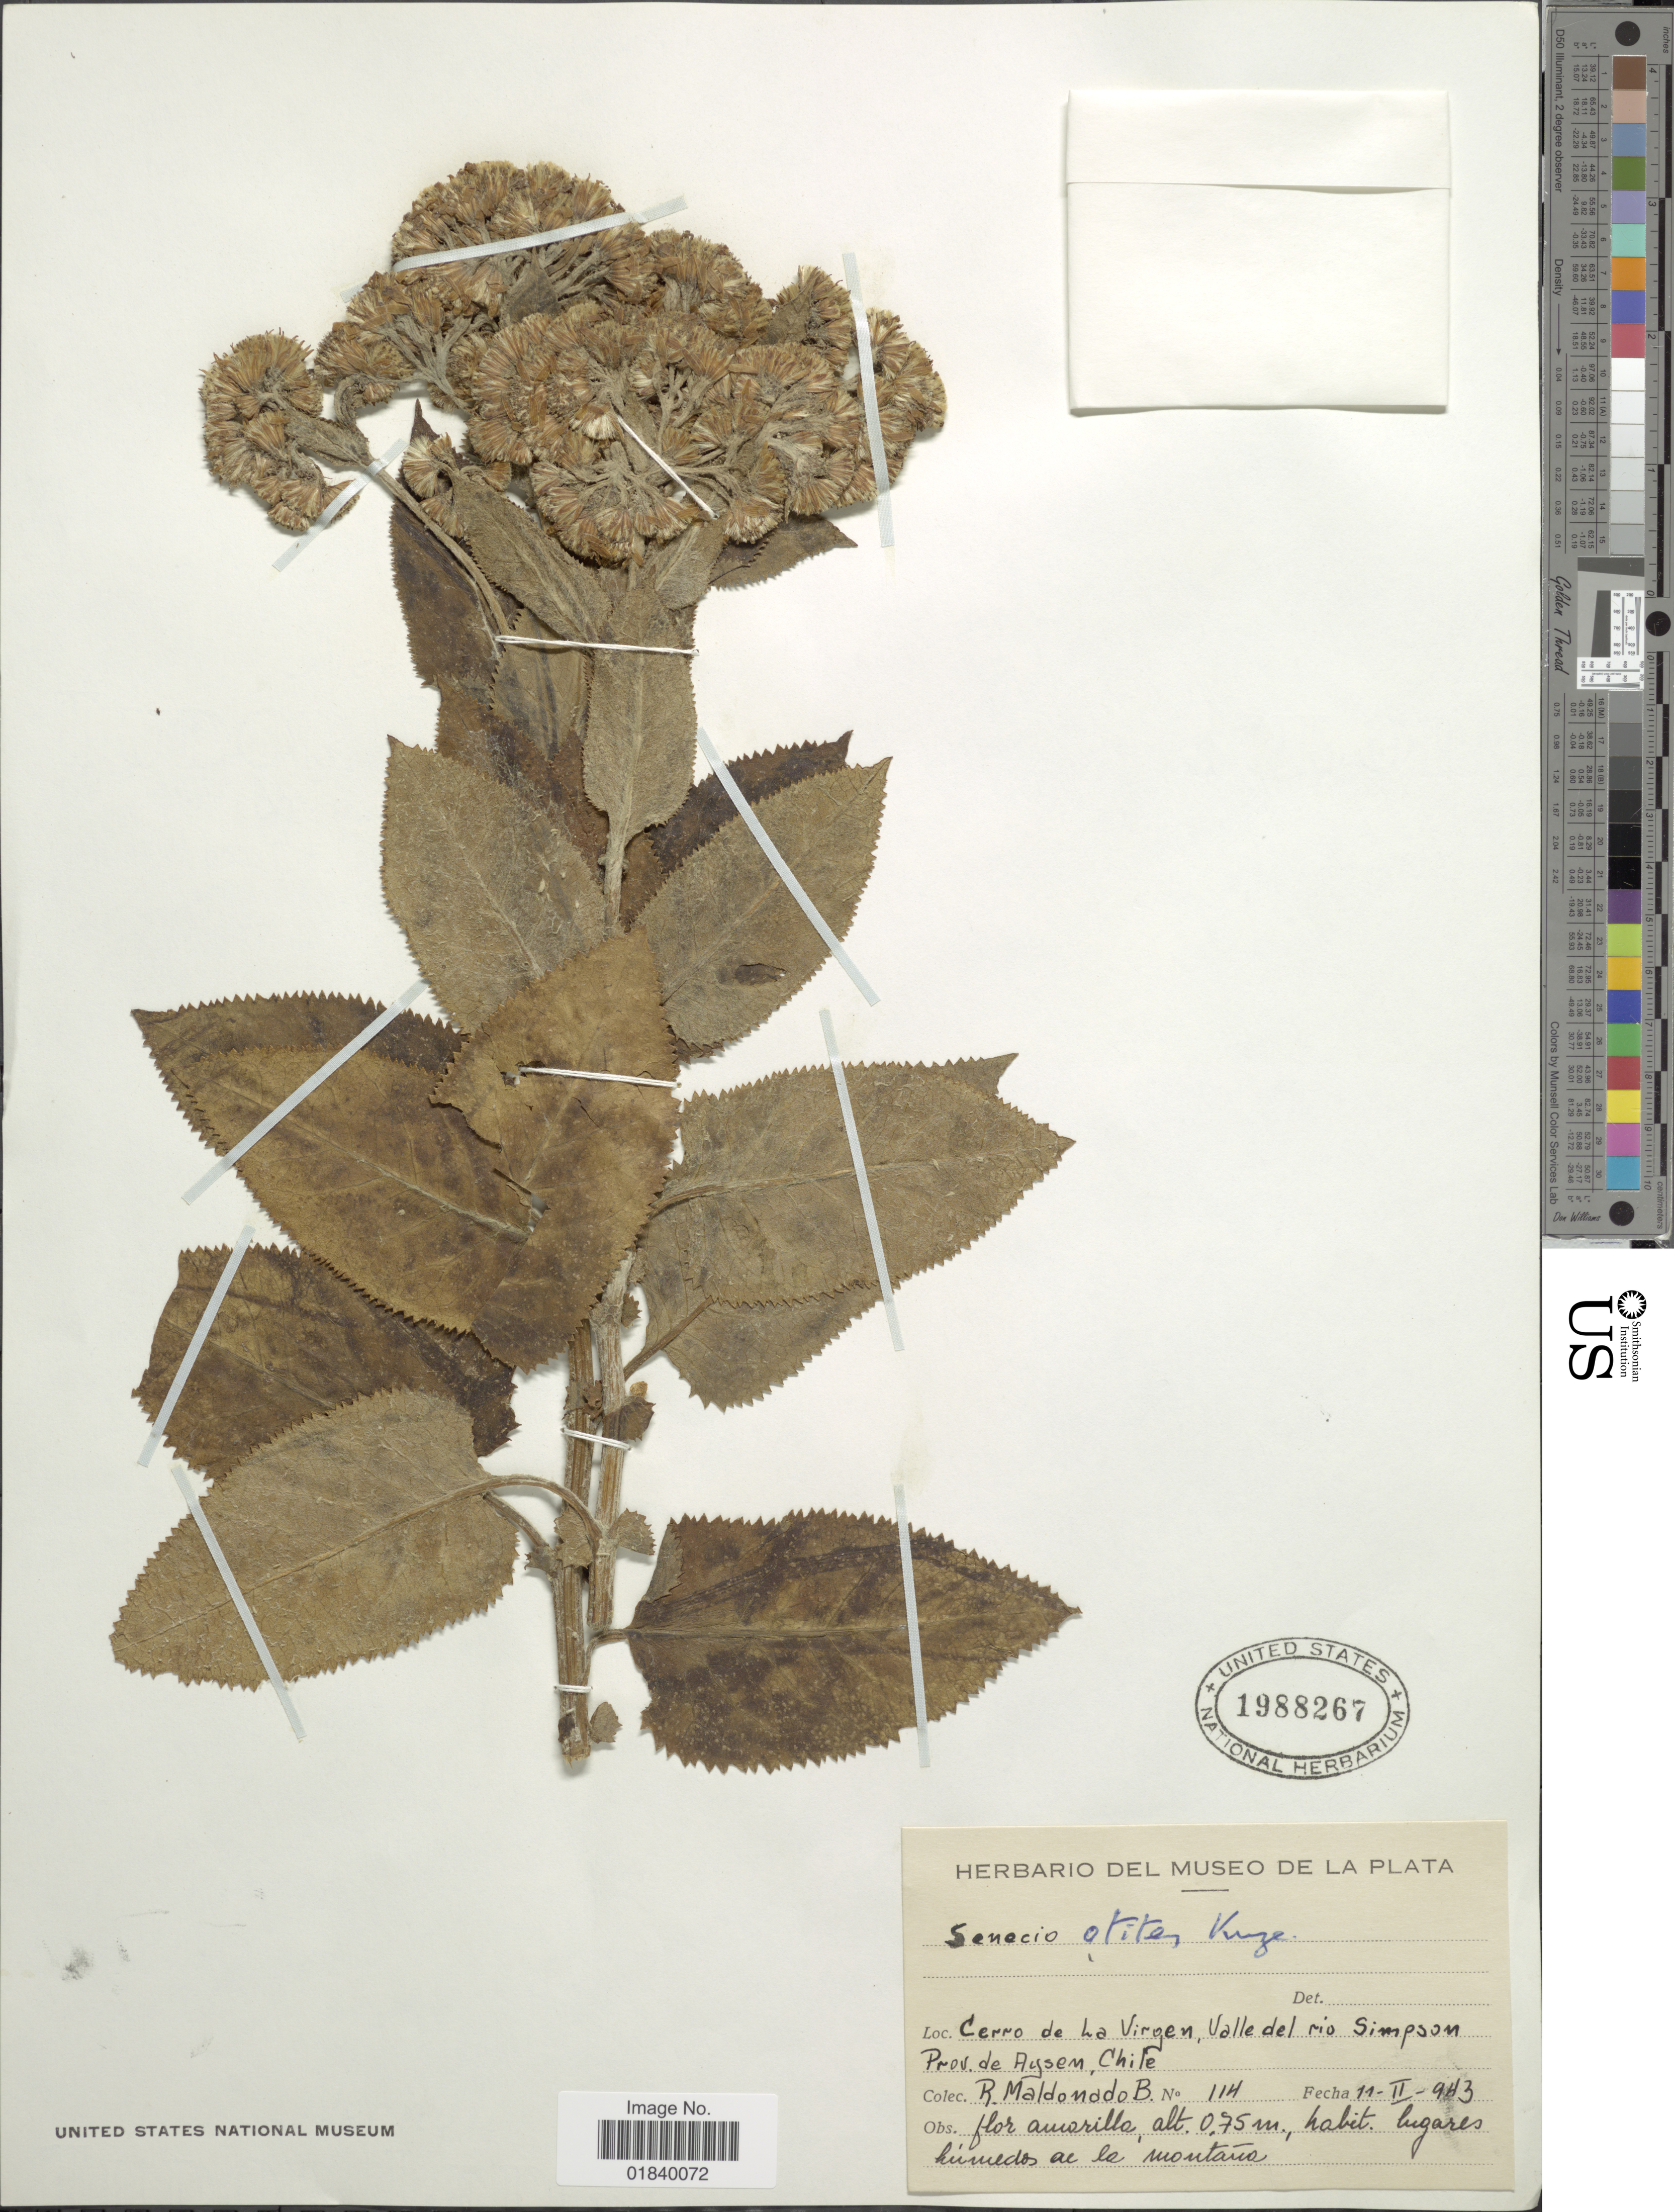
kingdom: Plantae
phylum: Tracheophyta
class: Magnoliopsida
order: Asterales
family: Asteraceae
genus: Senecio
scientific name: Senecio otites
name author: Kunze & DC.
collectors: R. Maldonado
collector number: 114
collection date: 1943-02-11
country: Chile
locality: Cerro de La Virgen, Valle del rio Simpson Prov. de Aysen, Chile.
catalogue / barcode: US 1988267